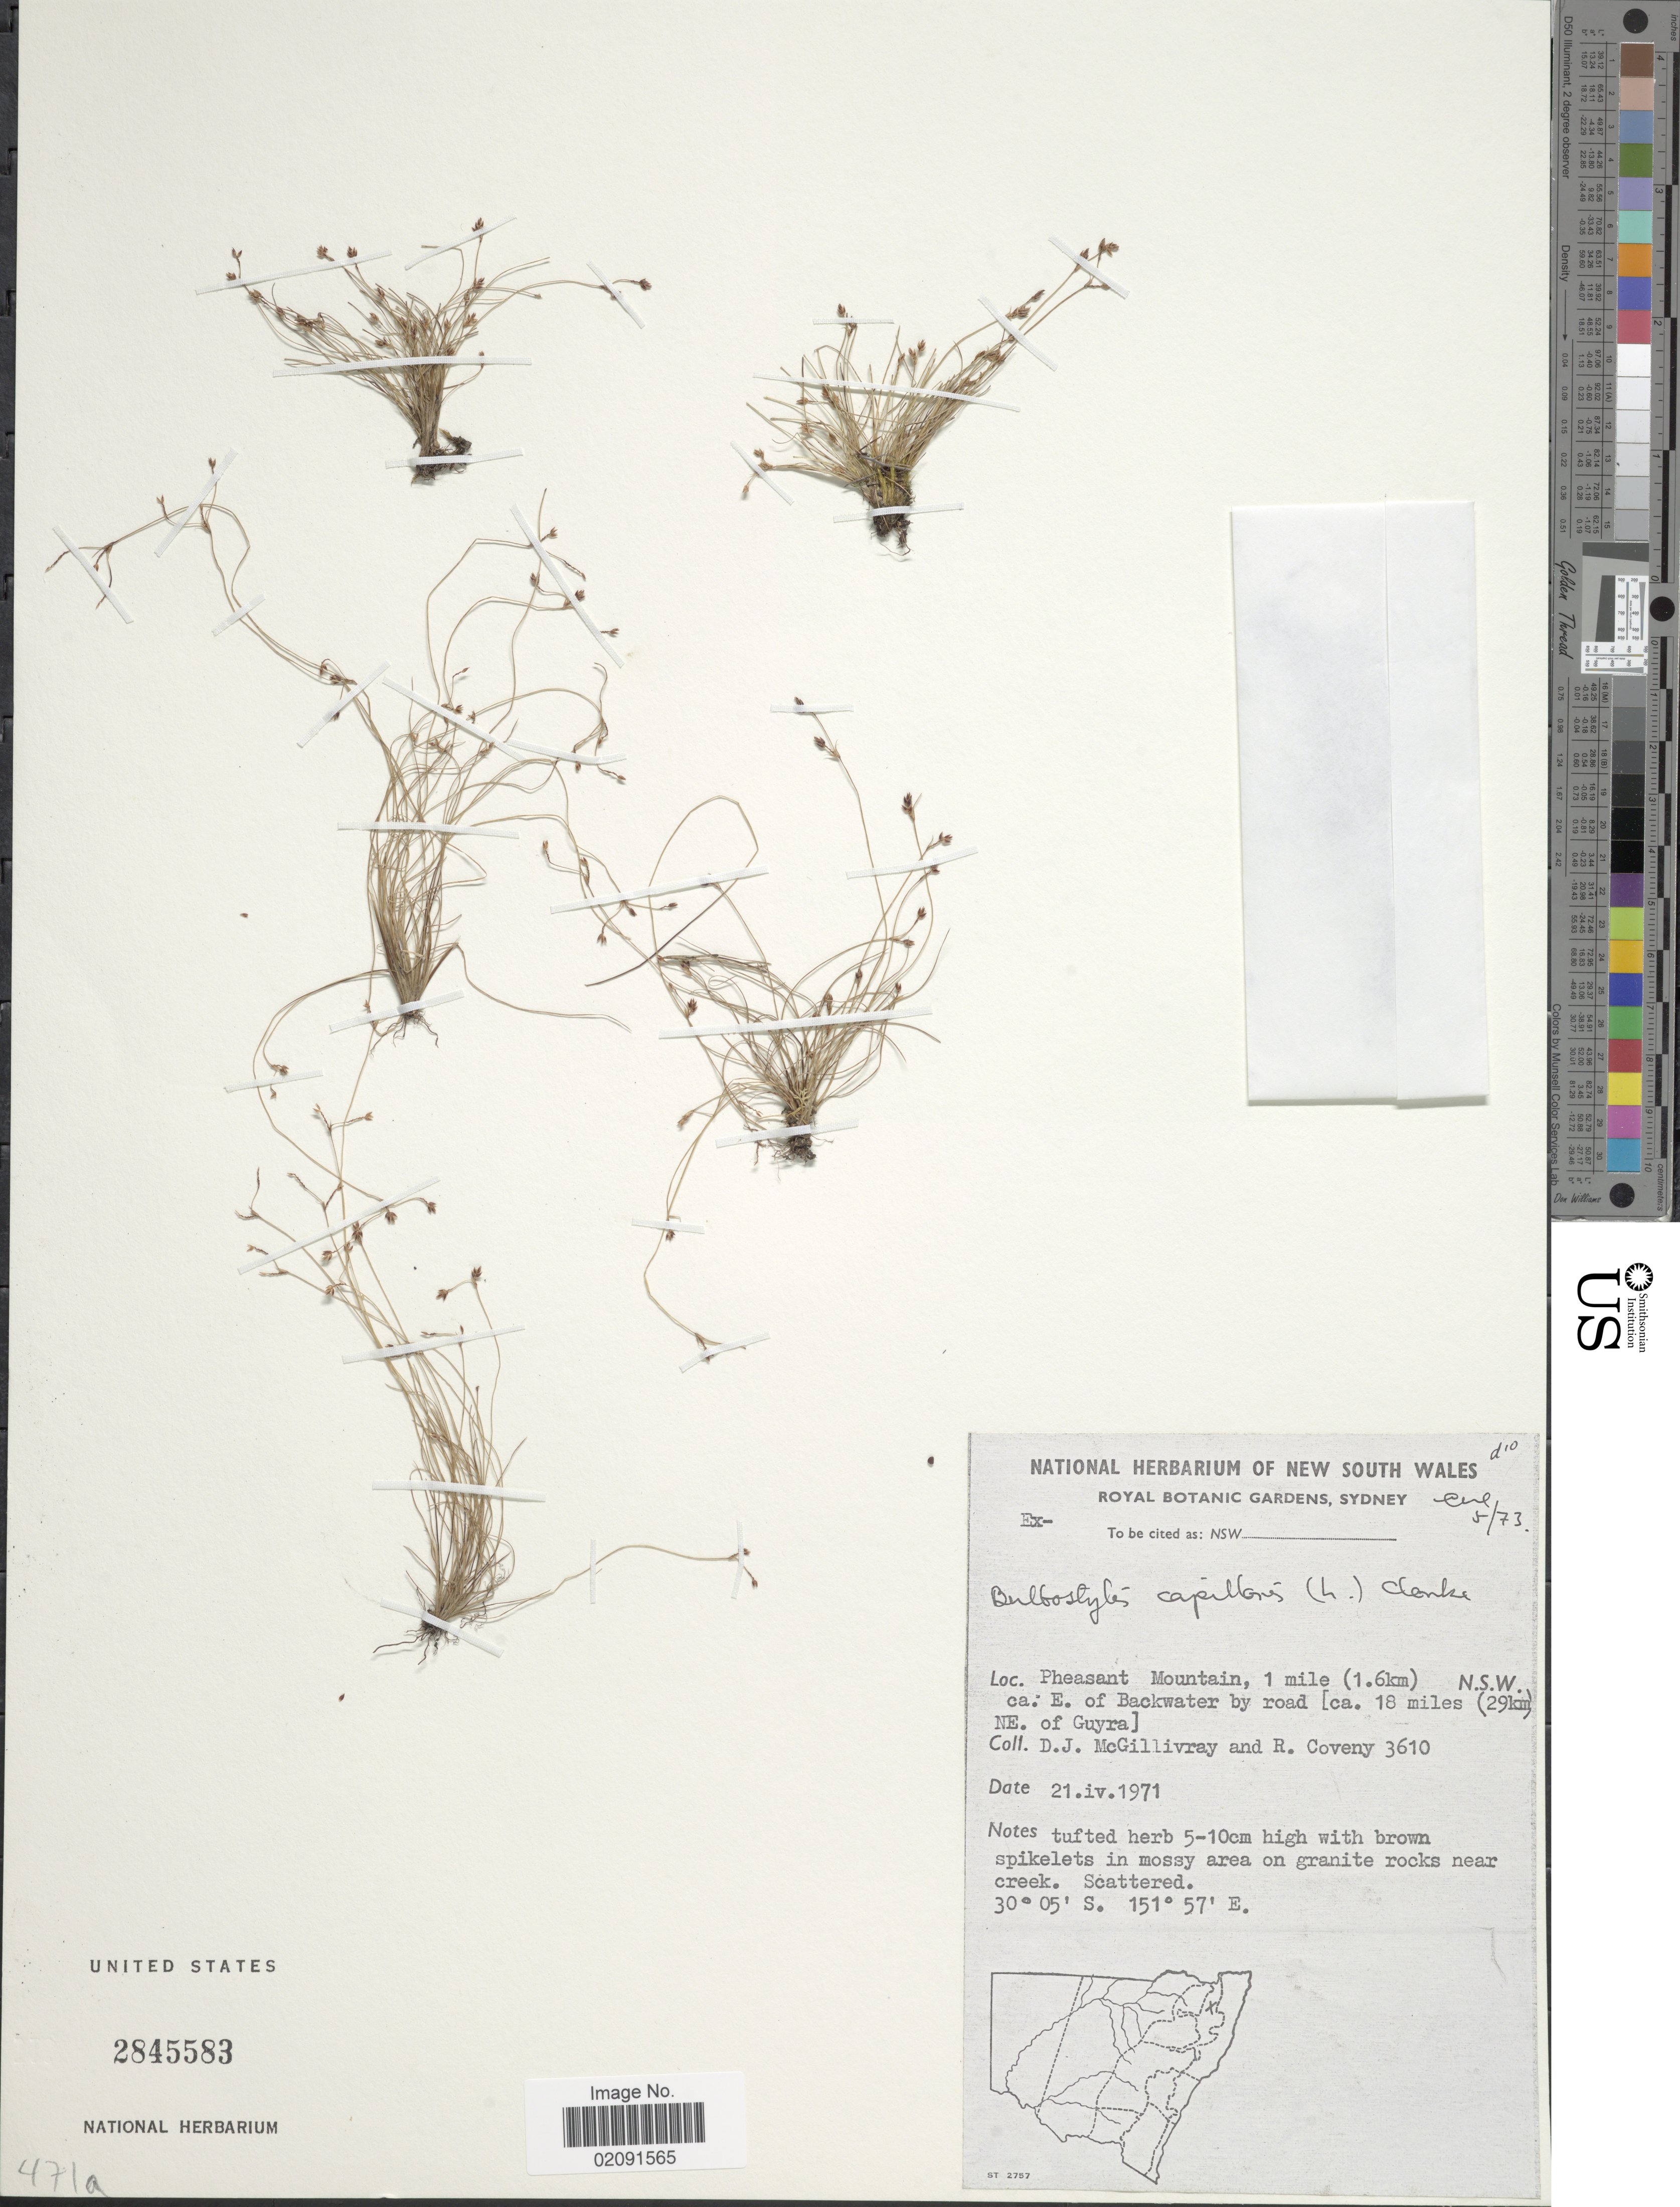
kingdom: Plantae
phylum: Tracheophyta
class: Liliopsida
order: Poales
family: Cyperaceae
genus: Bulbostylis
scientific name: Bulbostylis capillaris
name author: (L.) Kunth ex C.B. Clarke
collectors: D. J. McGillivray & R. Coveny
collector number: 3610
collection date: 1971-04-21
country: Australia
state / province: New South Wales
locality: Pheasant Mountain, 1 mile (1.6km) ca. E. of backwater by road [ca. 18 miles (29km) NE. of Guyra].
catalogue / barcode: US 2845583